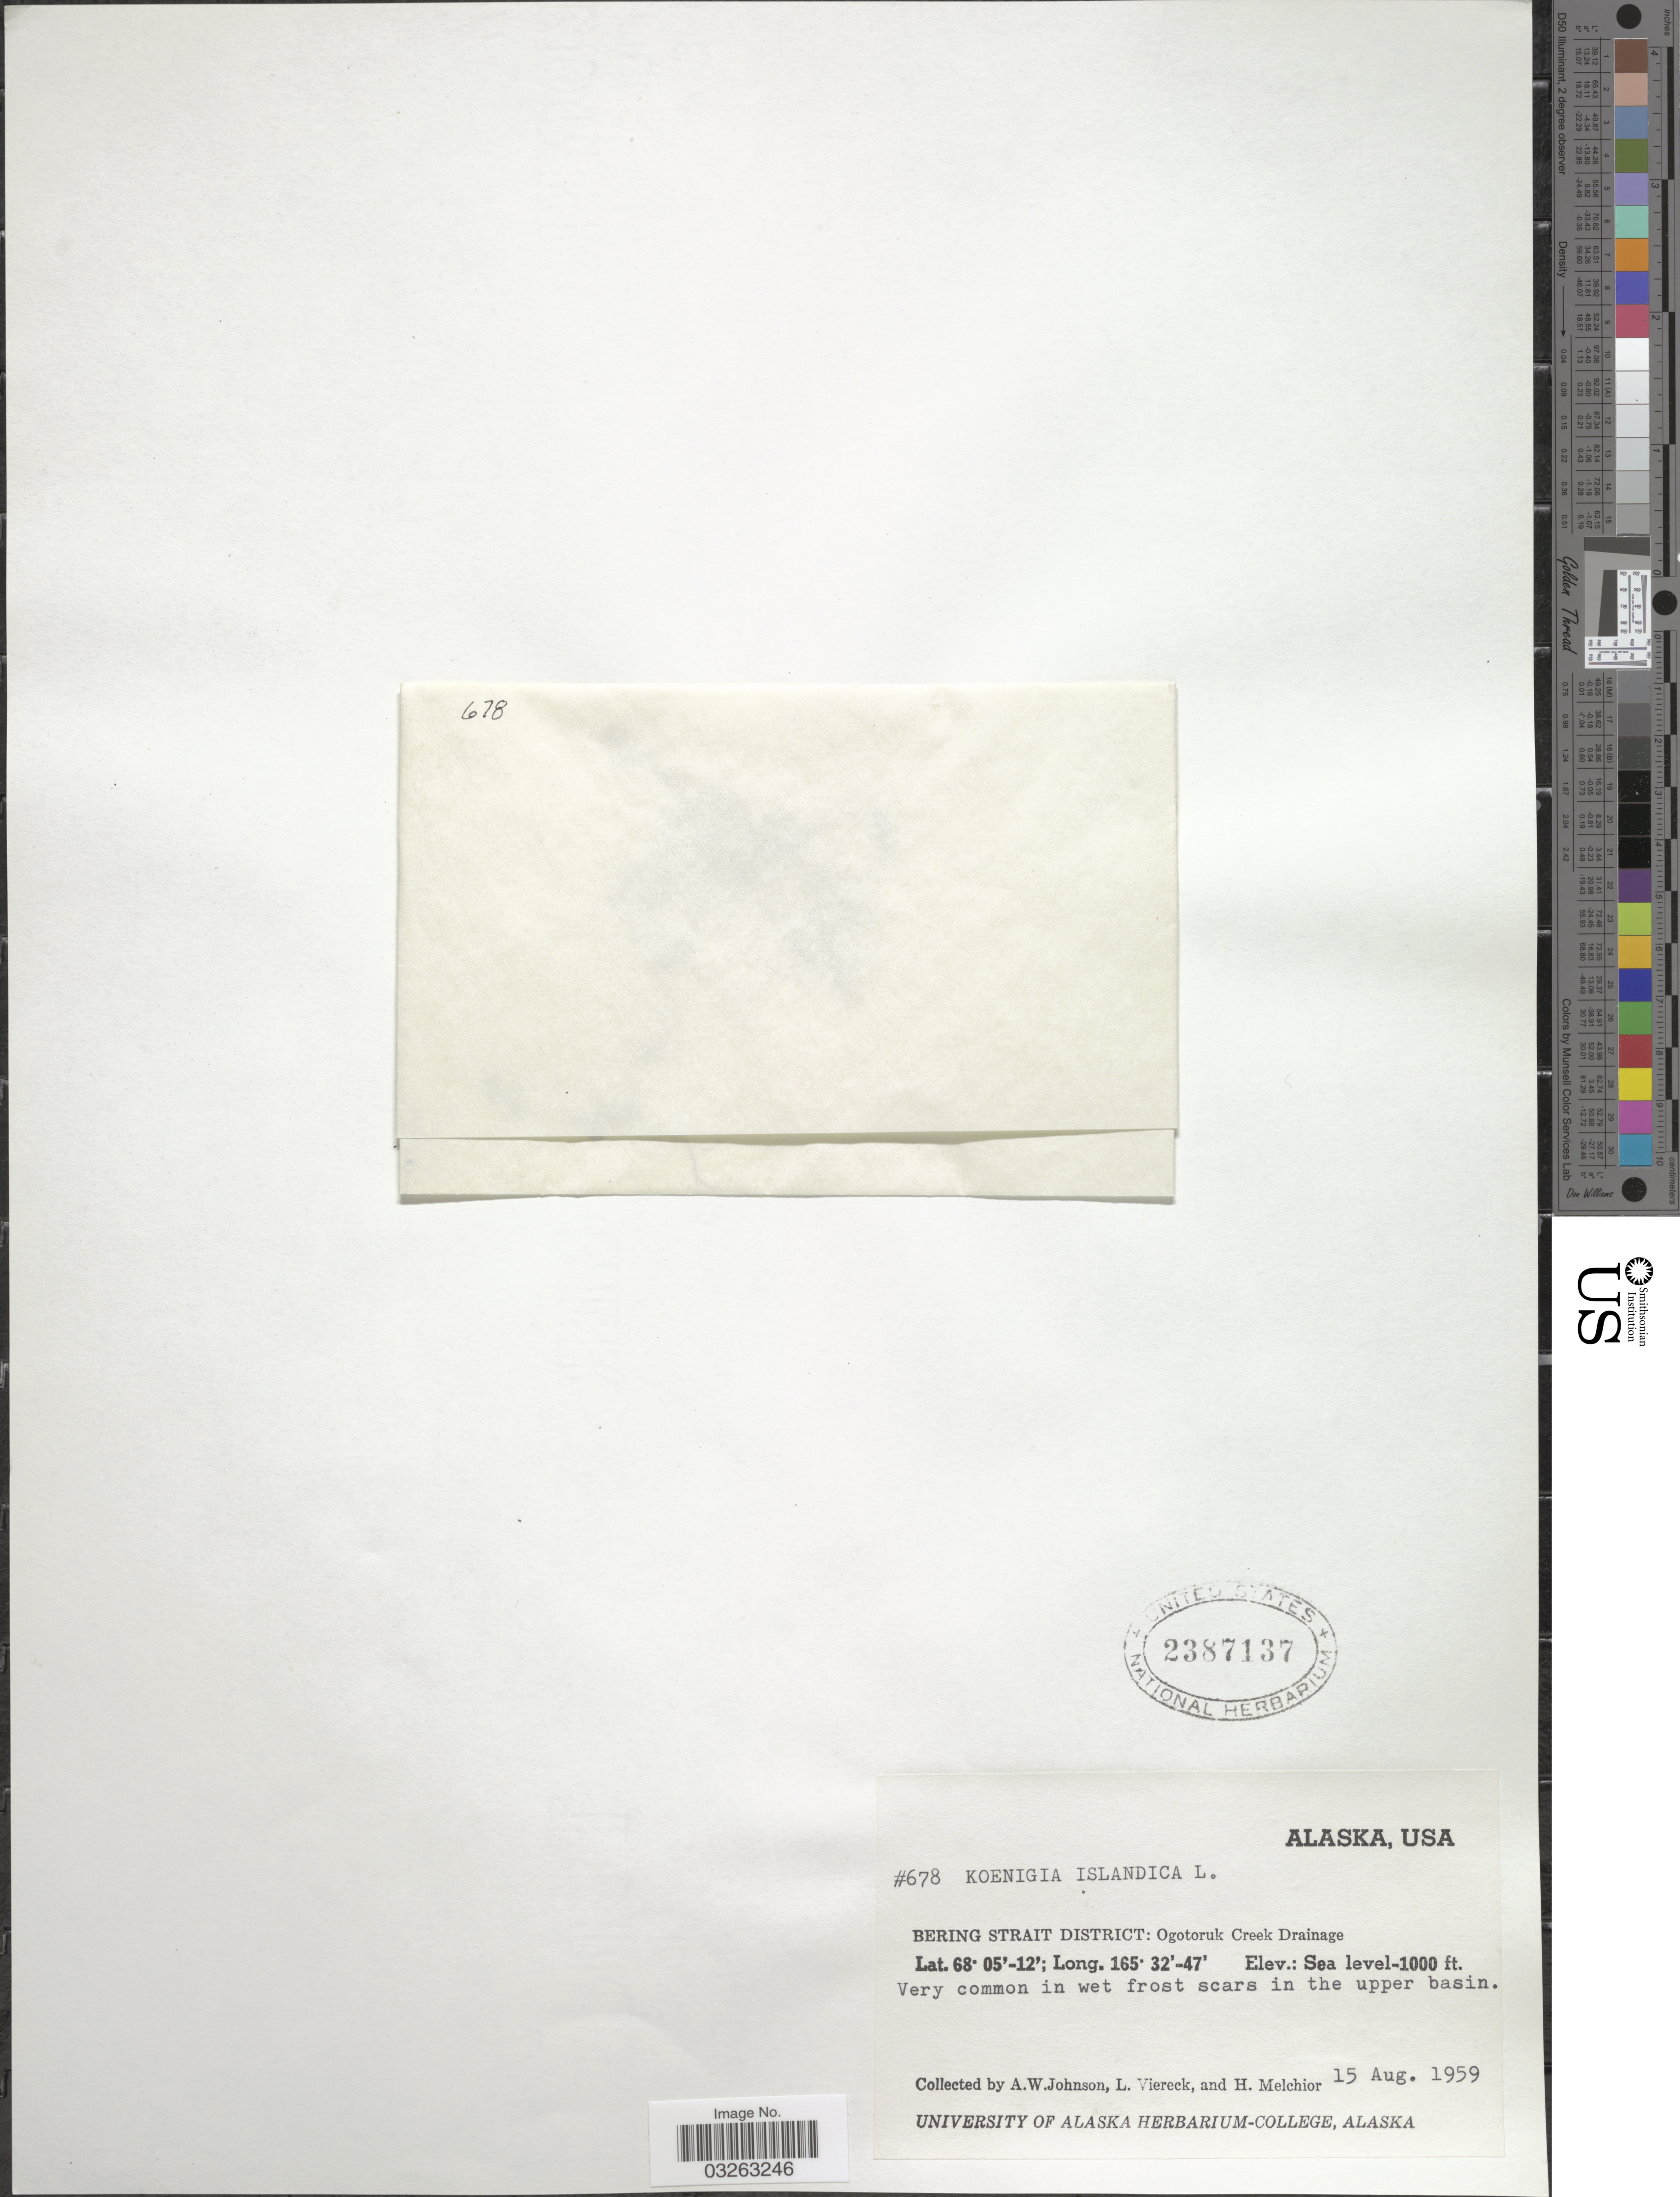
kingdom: Plantae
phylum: Tracheophyta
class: Magnoliopsida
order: Caryophyllales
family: Polygonaceae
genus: Koenigia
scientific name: Koenigia islandica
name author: L.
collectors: A. W. Johnson, L. Viereck & H. Melchior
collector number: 678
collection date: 1959-08-15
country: United States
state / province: Alaska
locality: Bering Strait District: Ogotoruk Creek Drainage. Upper basin.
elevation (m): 0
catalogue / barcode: US 2387137